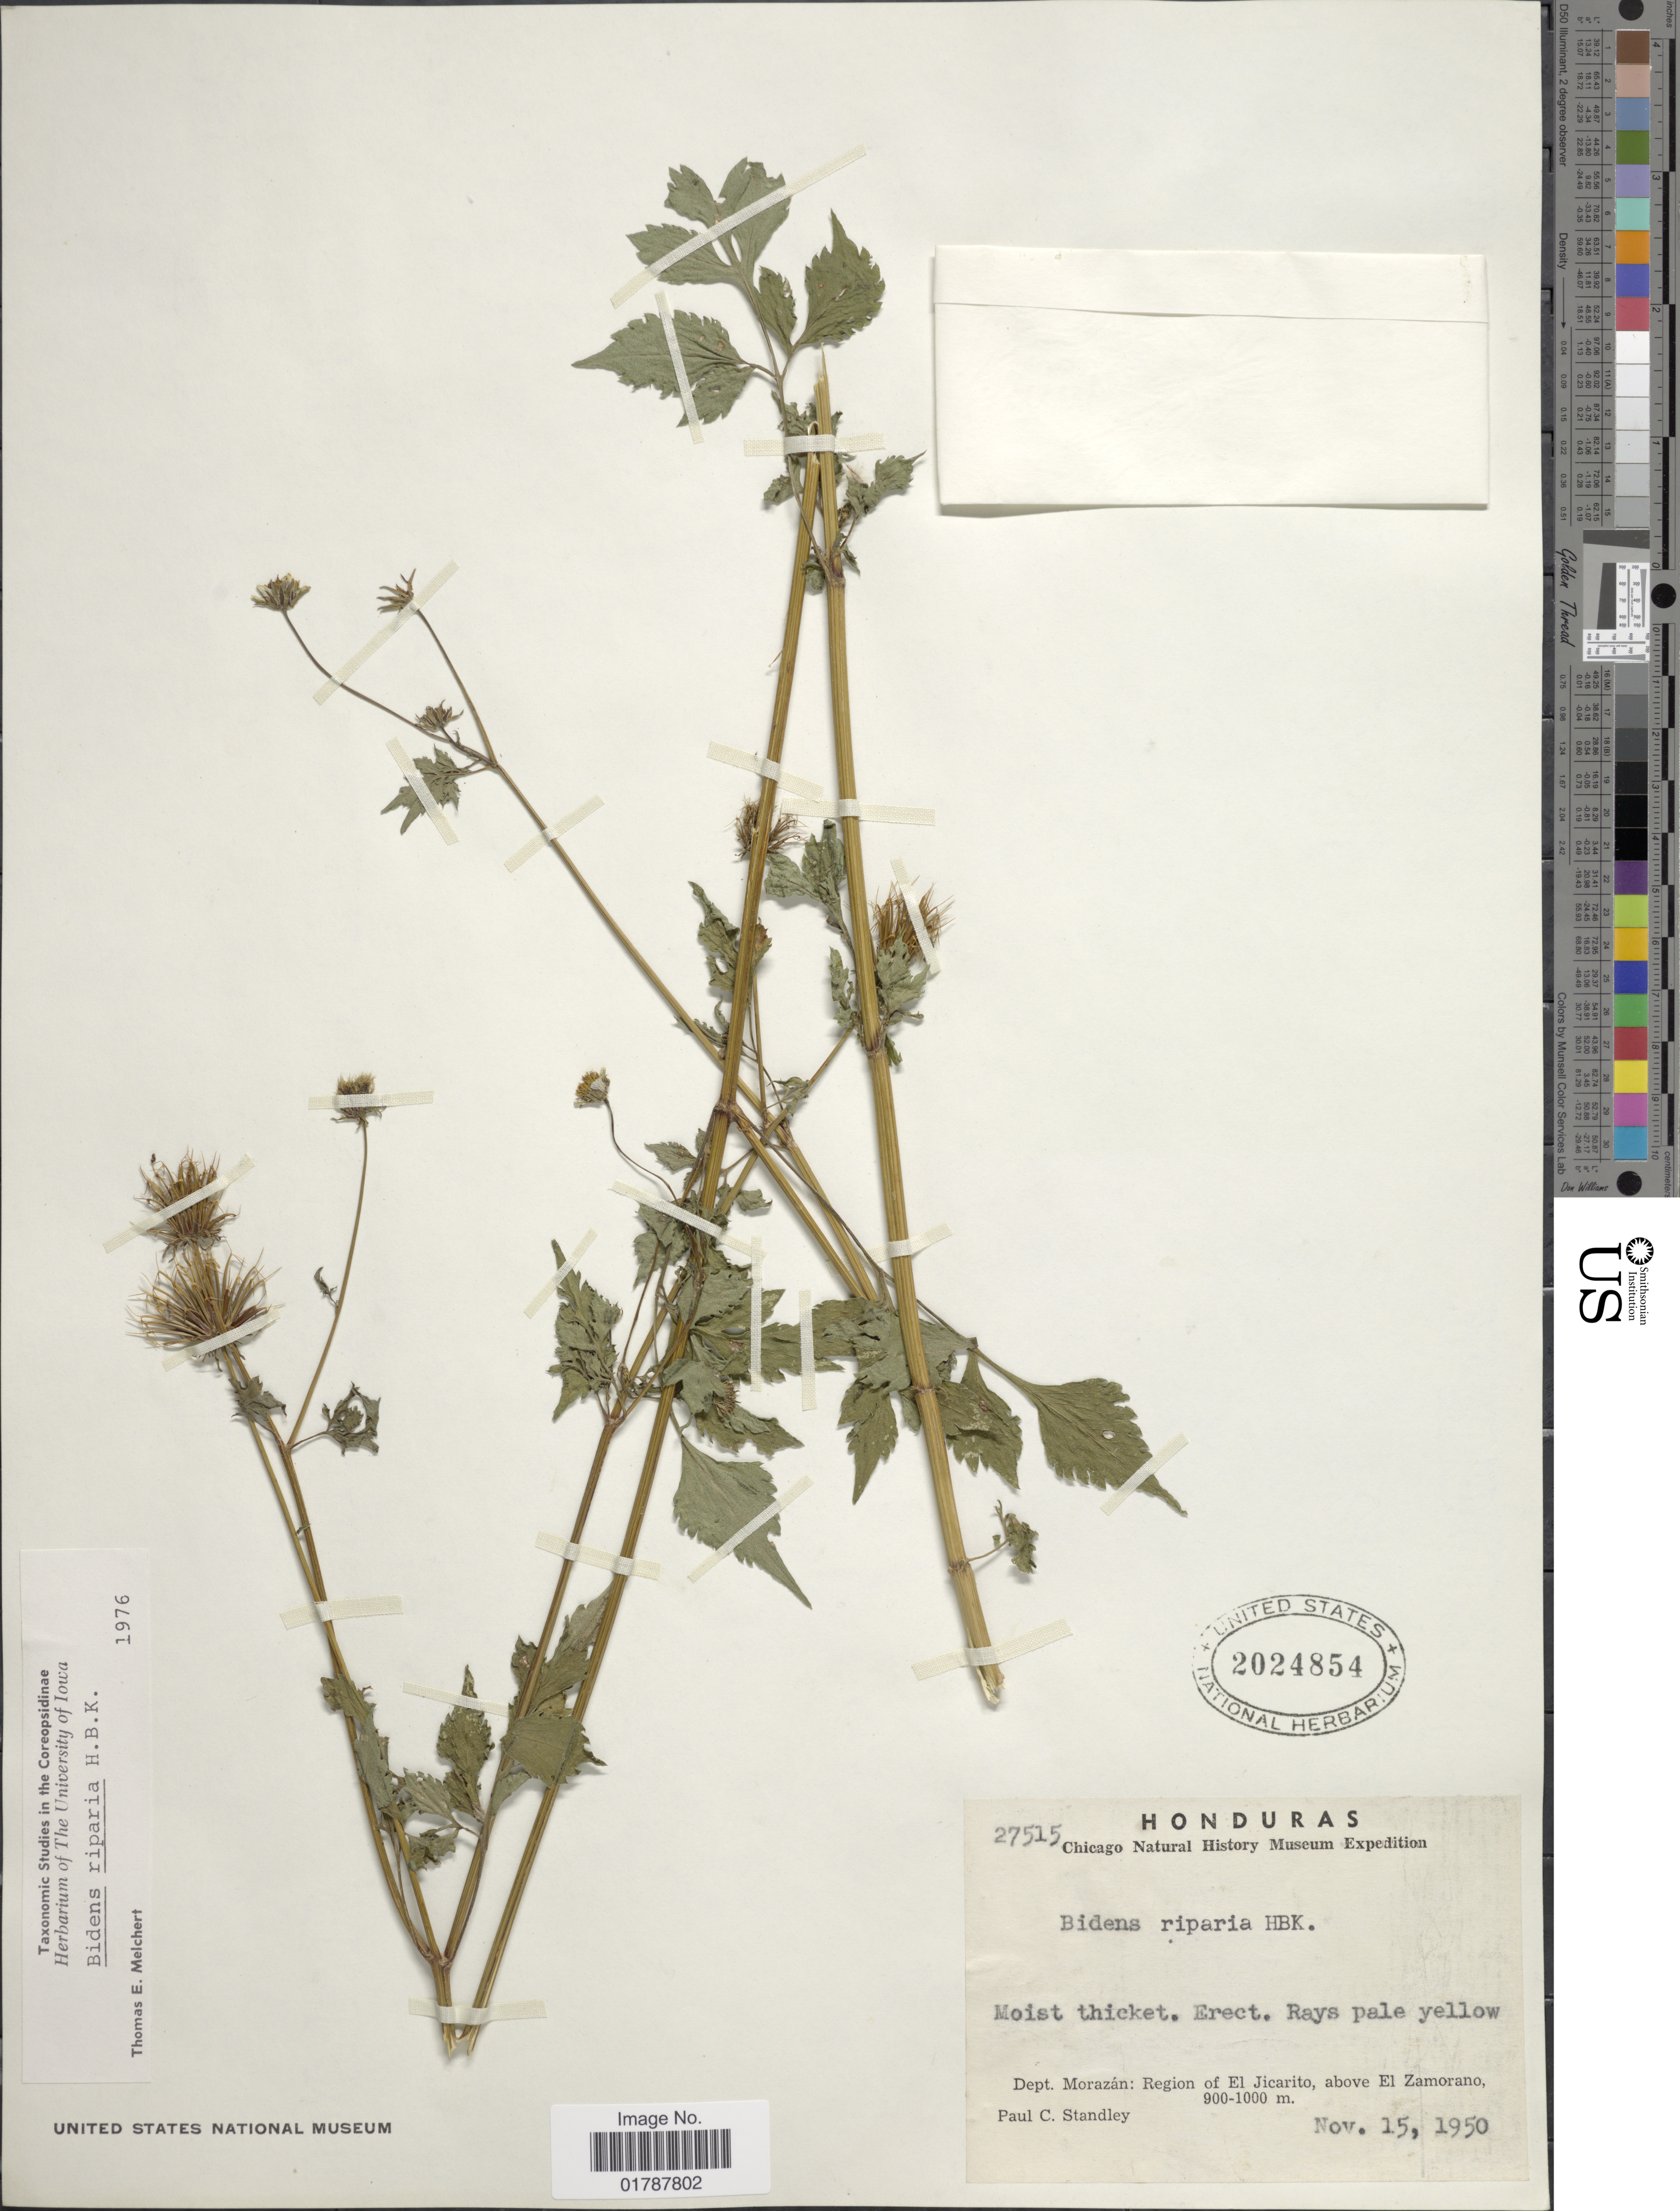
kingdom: Plantae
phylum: Tracheophyta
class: Magnoliopsida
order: Asterales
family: Asteraceae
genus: Bidens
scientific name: Bidens riparia var. refracta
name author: (Brandegee) O.E. Schulz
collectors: P. C. Standley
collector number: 27515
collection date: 1950-11-15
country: Honduras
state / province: Fco. Morazán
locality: Dept. Morazan: Region of El Jicarito, above El Zamorano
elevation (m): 900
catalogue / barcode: US 2024854